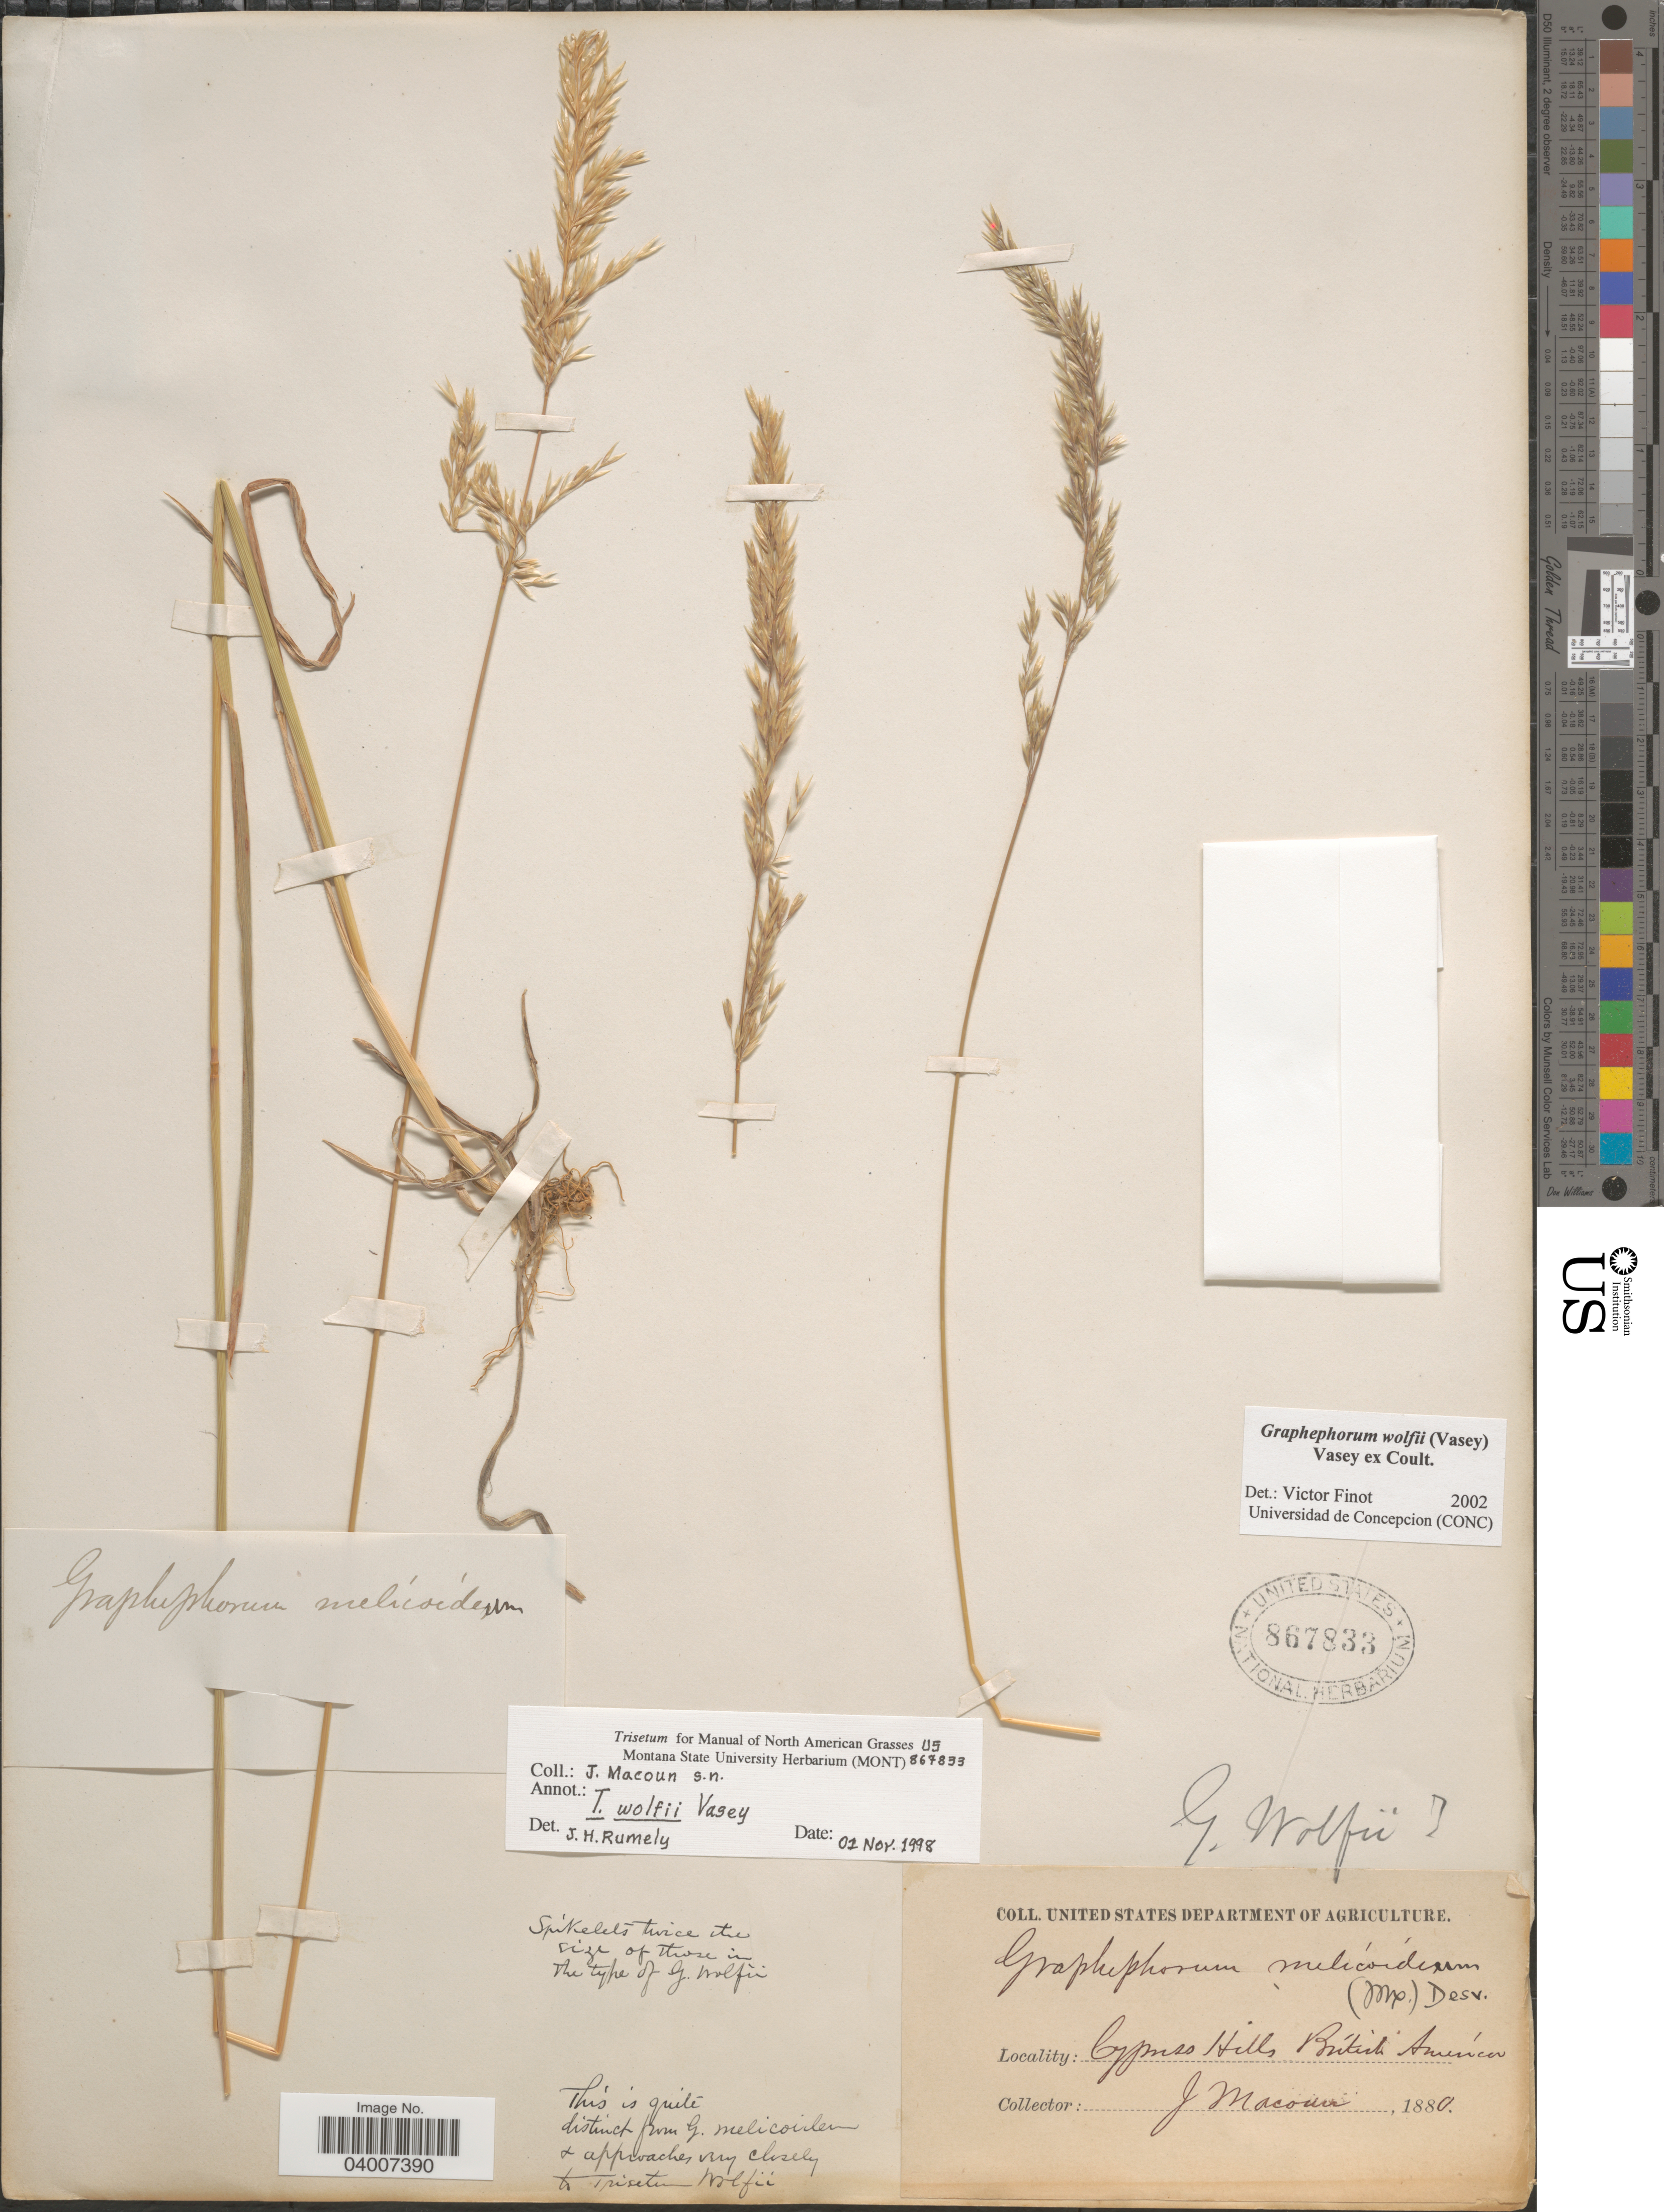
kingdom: Plantae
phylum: Tracheophyta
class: Liliopsida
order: Poales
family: Poaceae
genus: Graphephorum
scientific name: Graphephorum wolfii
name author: (E. Fourn.) Vasey ex Coult.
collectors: J. Macoun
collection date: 1880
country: Canada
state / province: Alberta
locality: Cypress Hills, British Ameríca.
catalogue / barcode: US 867833